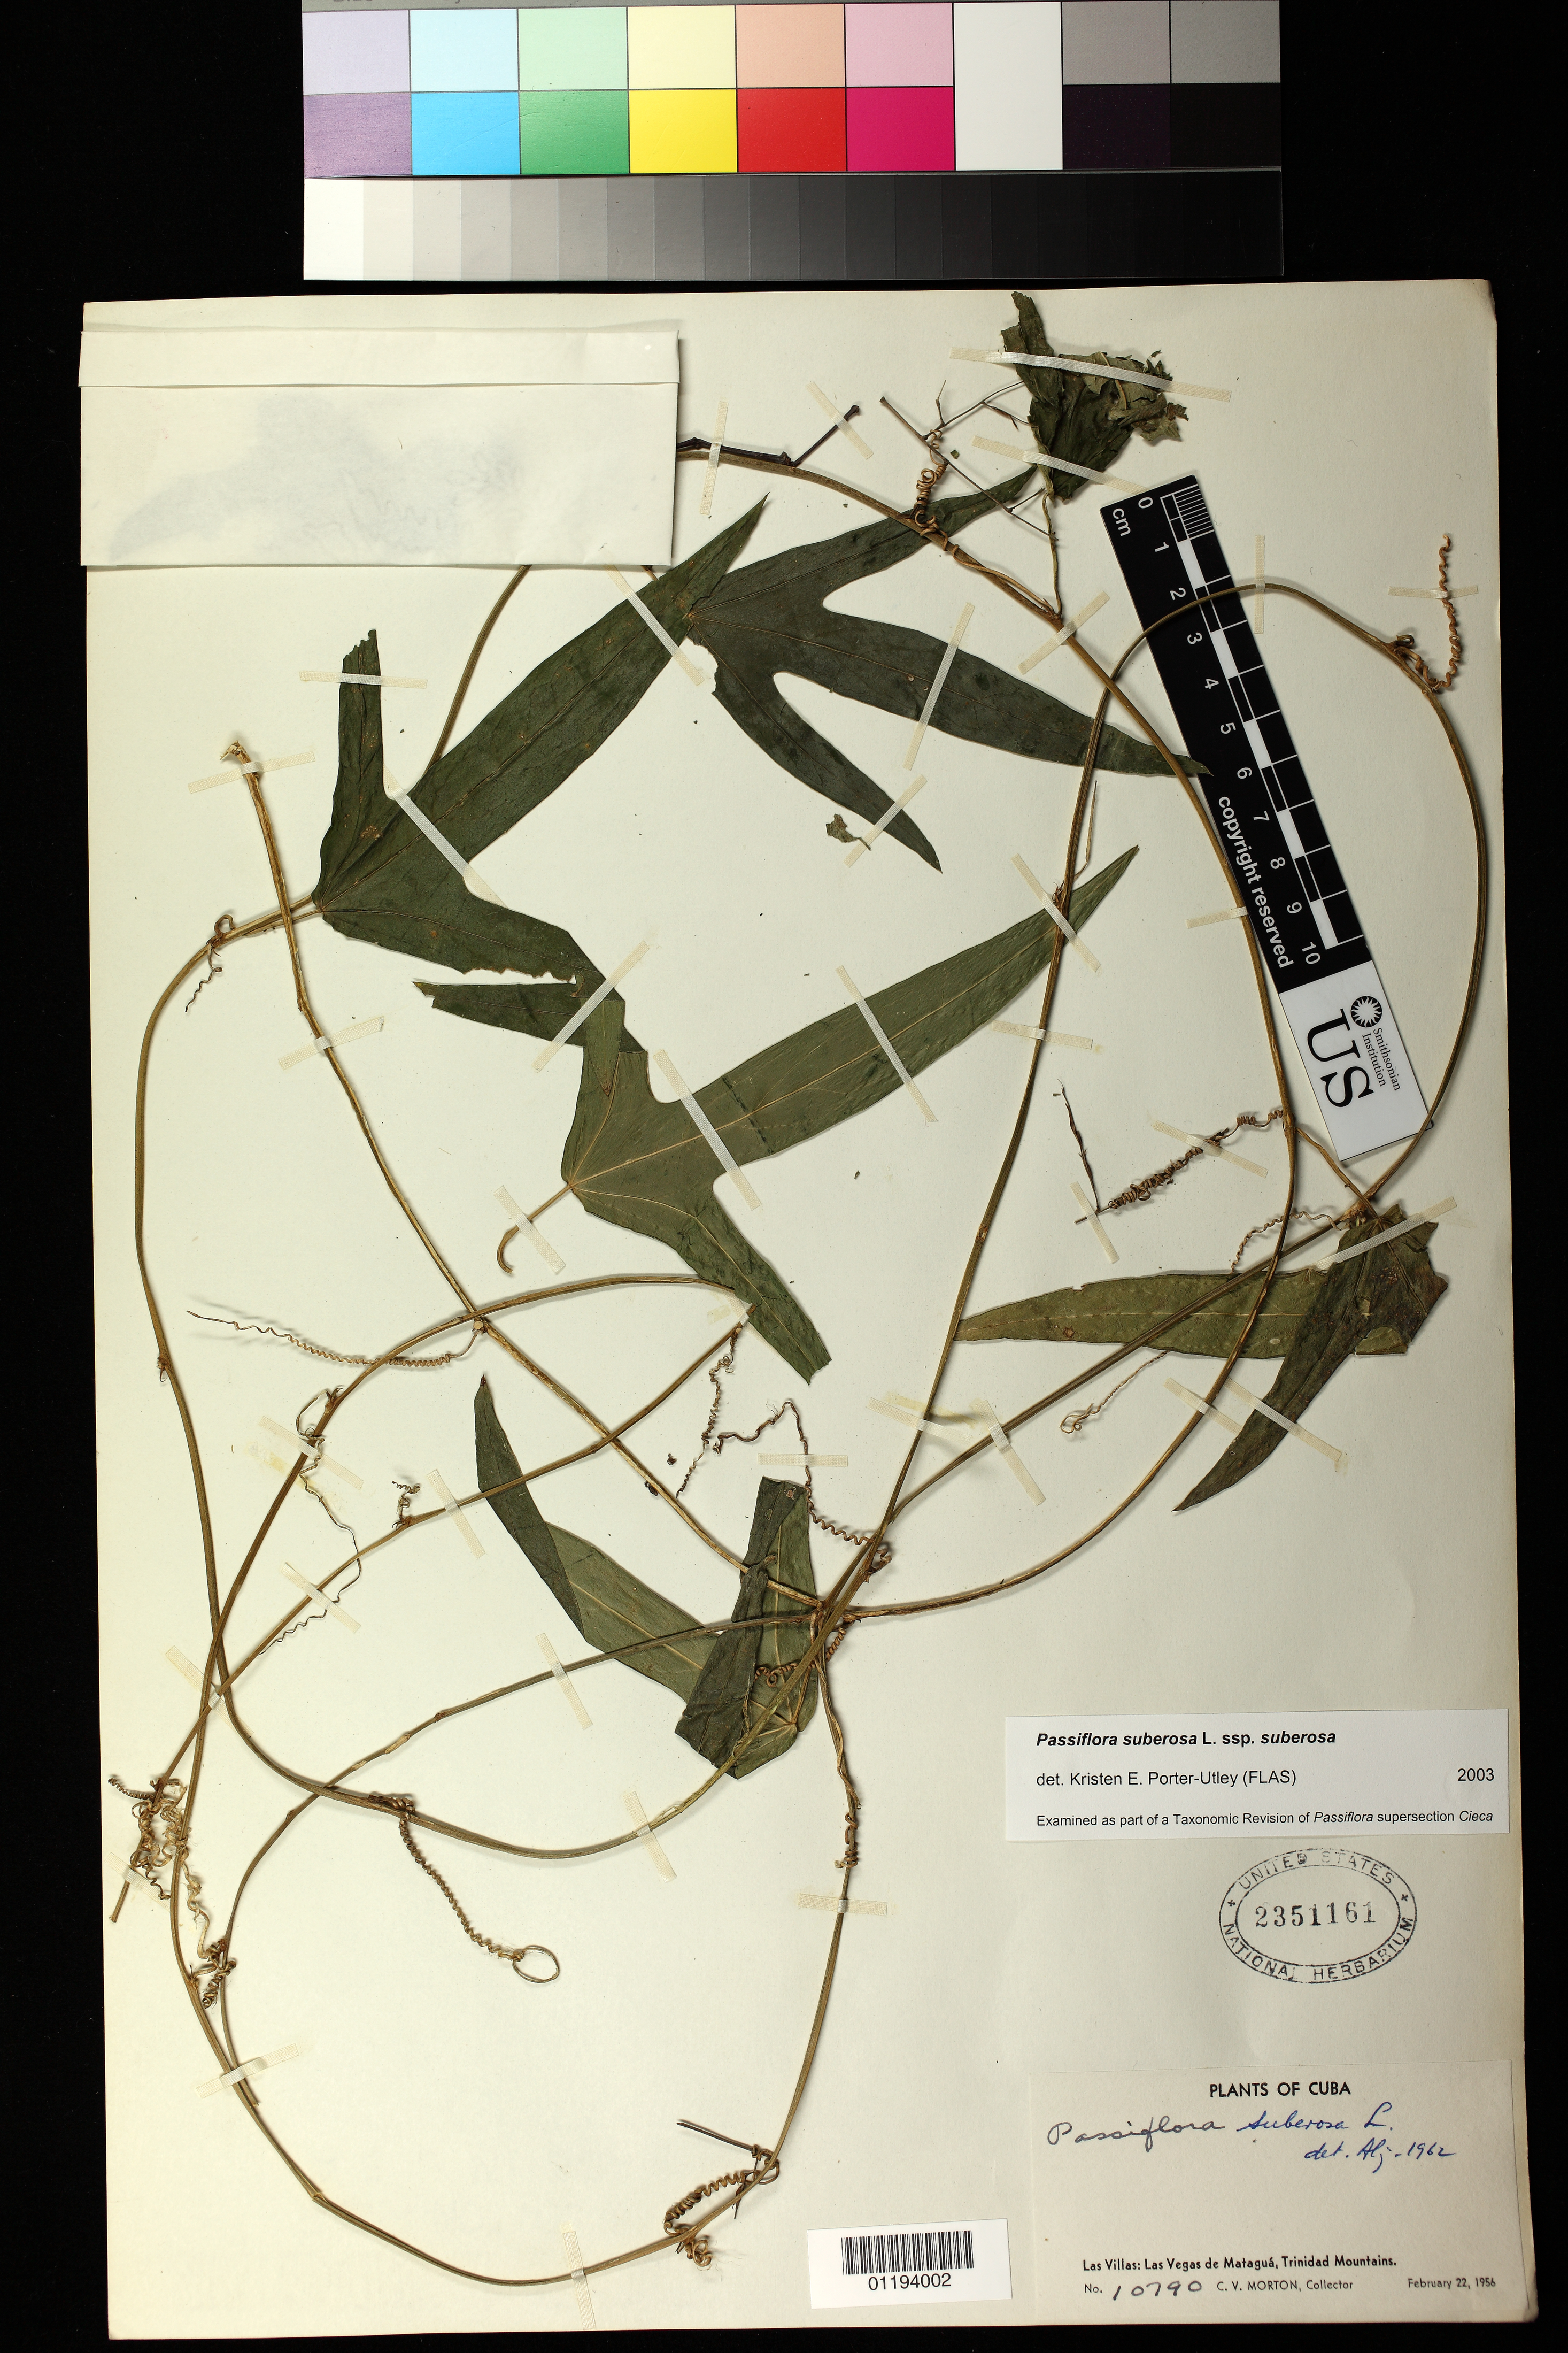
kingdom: Plantae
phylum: Tracheophyta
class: Magnoliopsida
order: Malpighiales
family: Passifloraceae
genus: Passiflora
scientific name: Passiflora suberosa subsp. suberosa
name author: L.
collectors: C. V. Morton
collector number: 10790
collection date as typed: Feb 22 1956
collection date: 1956-02-22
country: Cuba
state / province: Cienfuegos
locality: Las Villas: Las Vegas de Matagua, Trinidad Mountains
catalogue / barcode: US 2351161